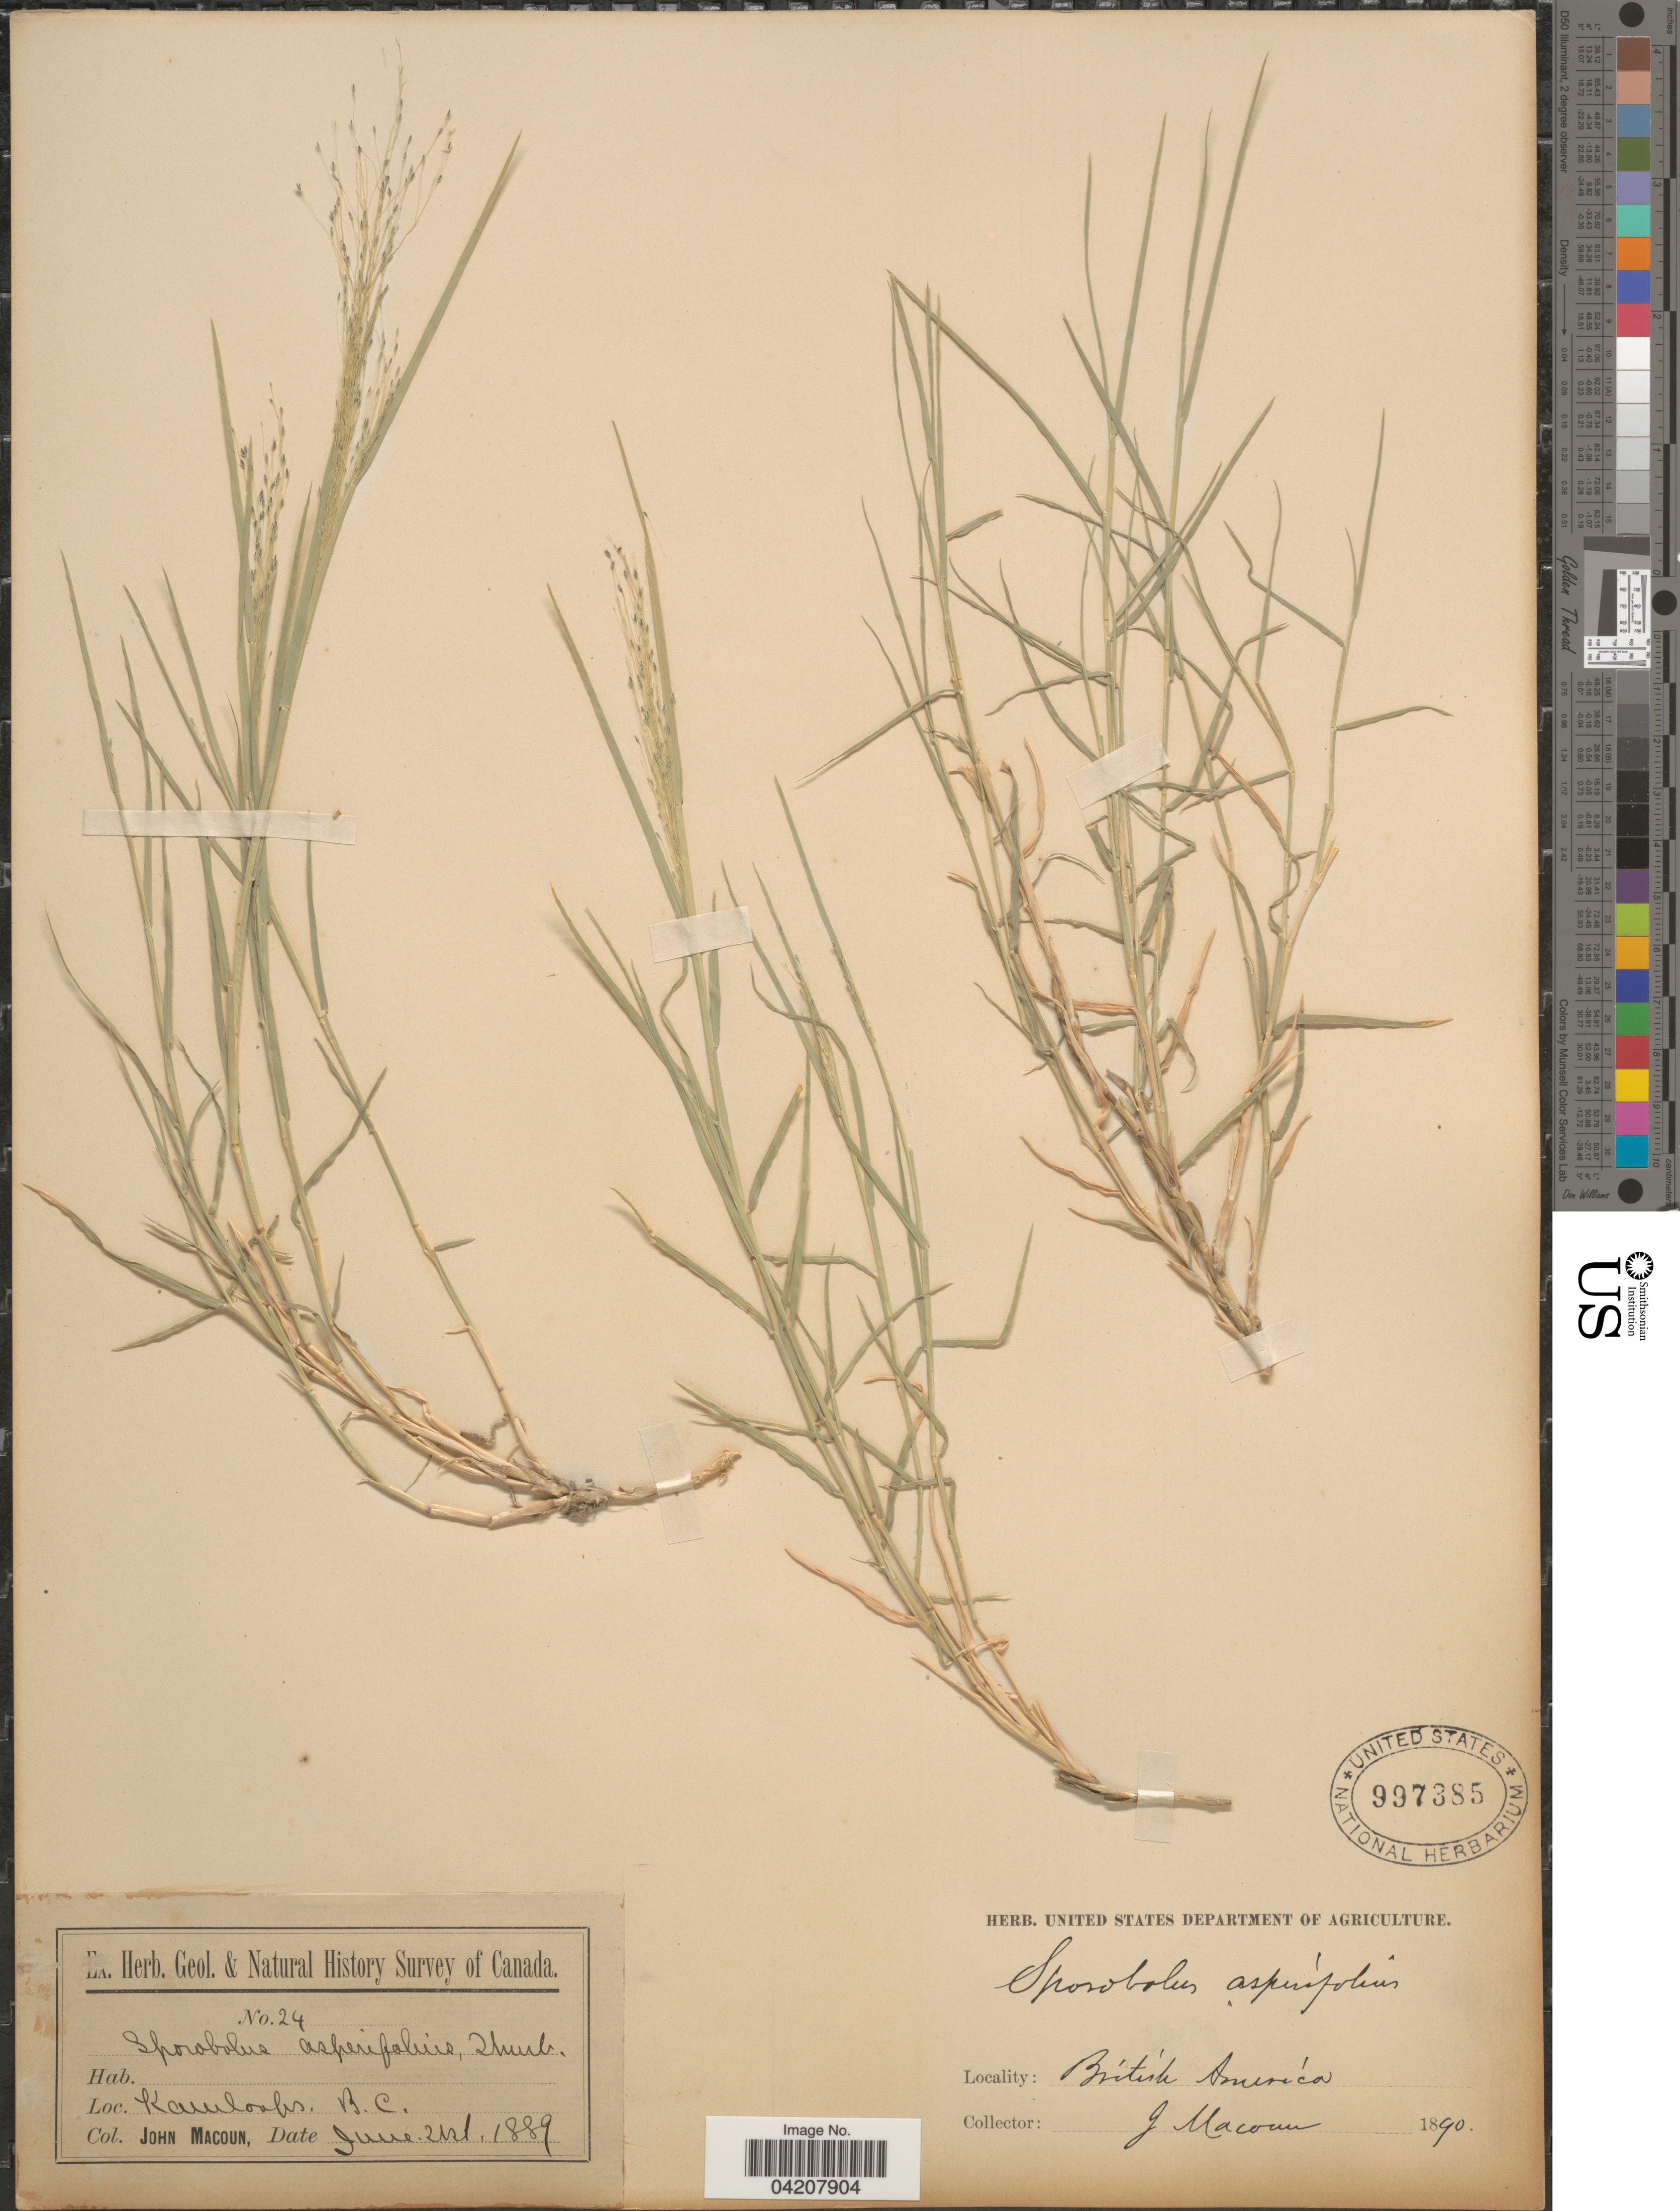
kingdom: Plantae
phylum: Tracheophyta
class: Liliopsida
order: Poales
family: Poaceae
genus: Muhlenbergia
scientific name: Muhlenbergia asperifolia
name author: (Nees & Meyen ex Trin.) Parodi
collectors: J. Macoun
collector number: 24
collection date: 1889-06-21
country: Canada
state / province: British Columbia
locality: Geol. & Natural History Survey of Canada. Kamloops.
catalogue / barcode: US 997385